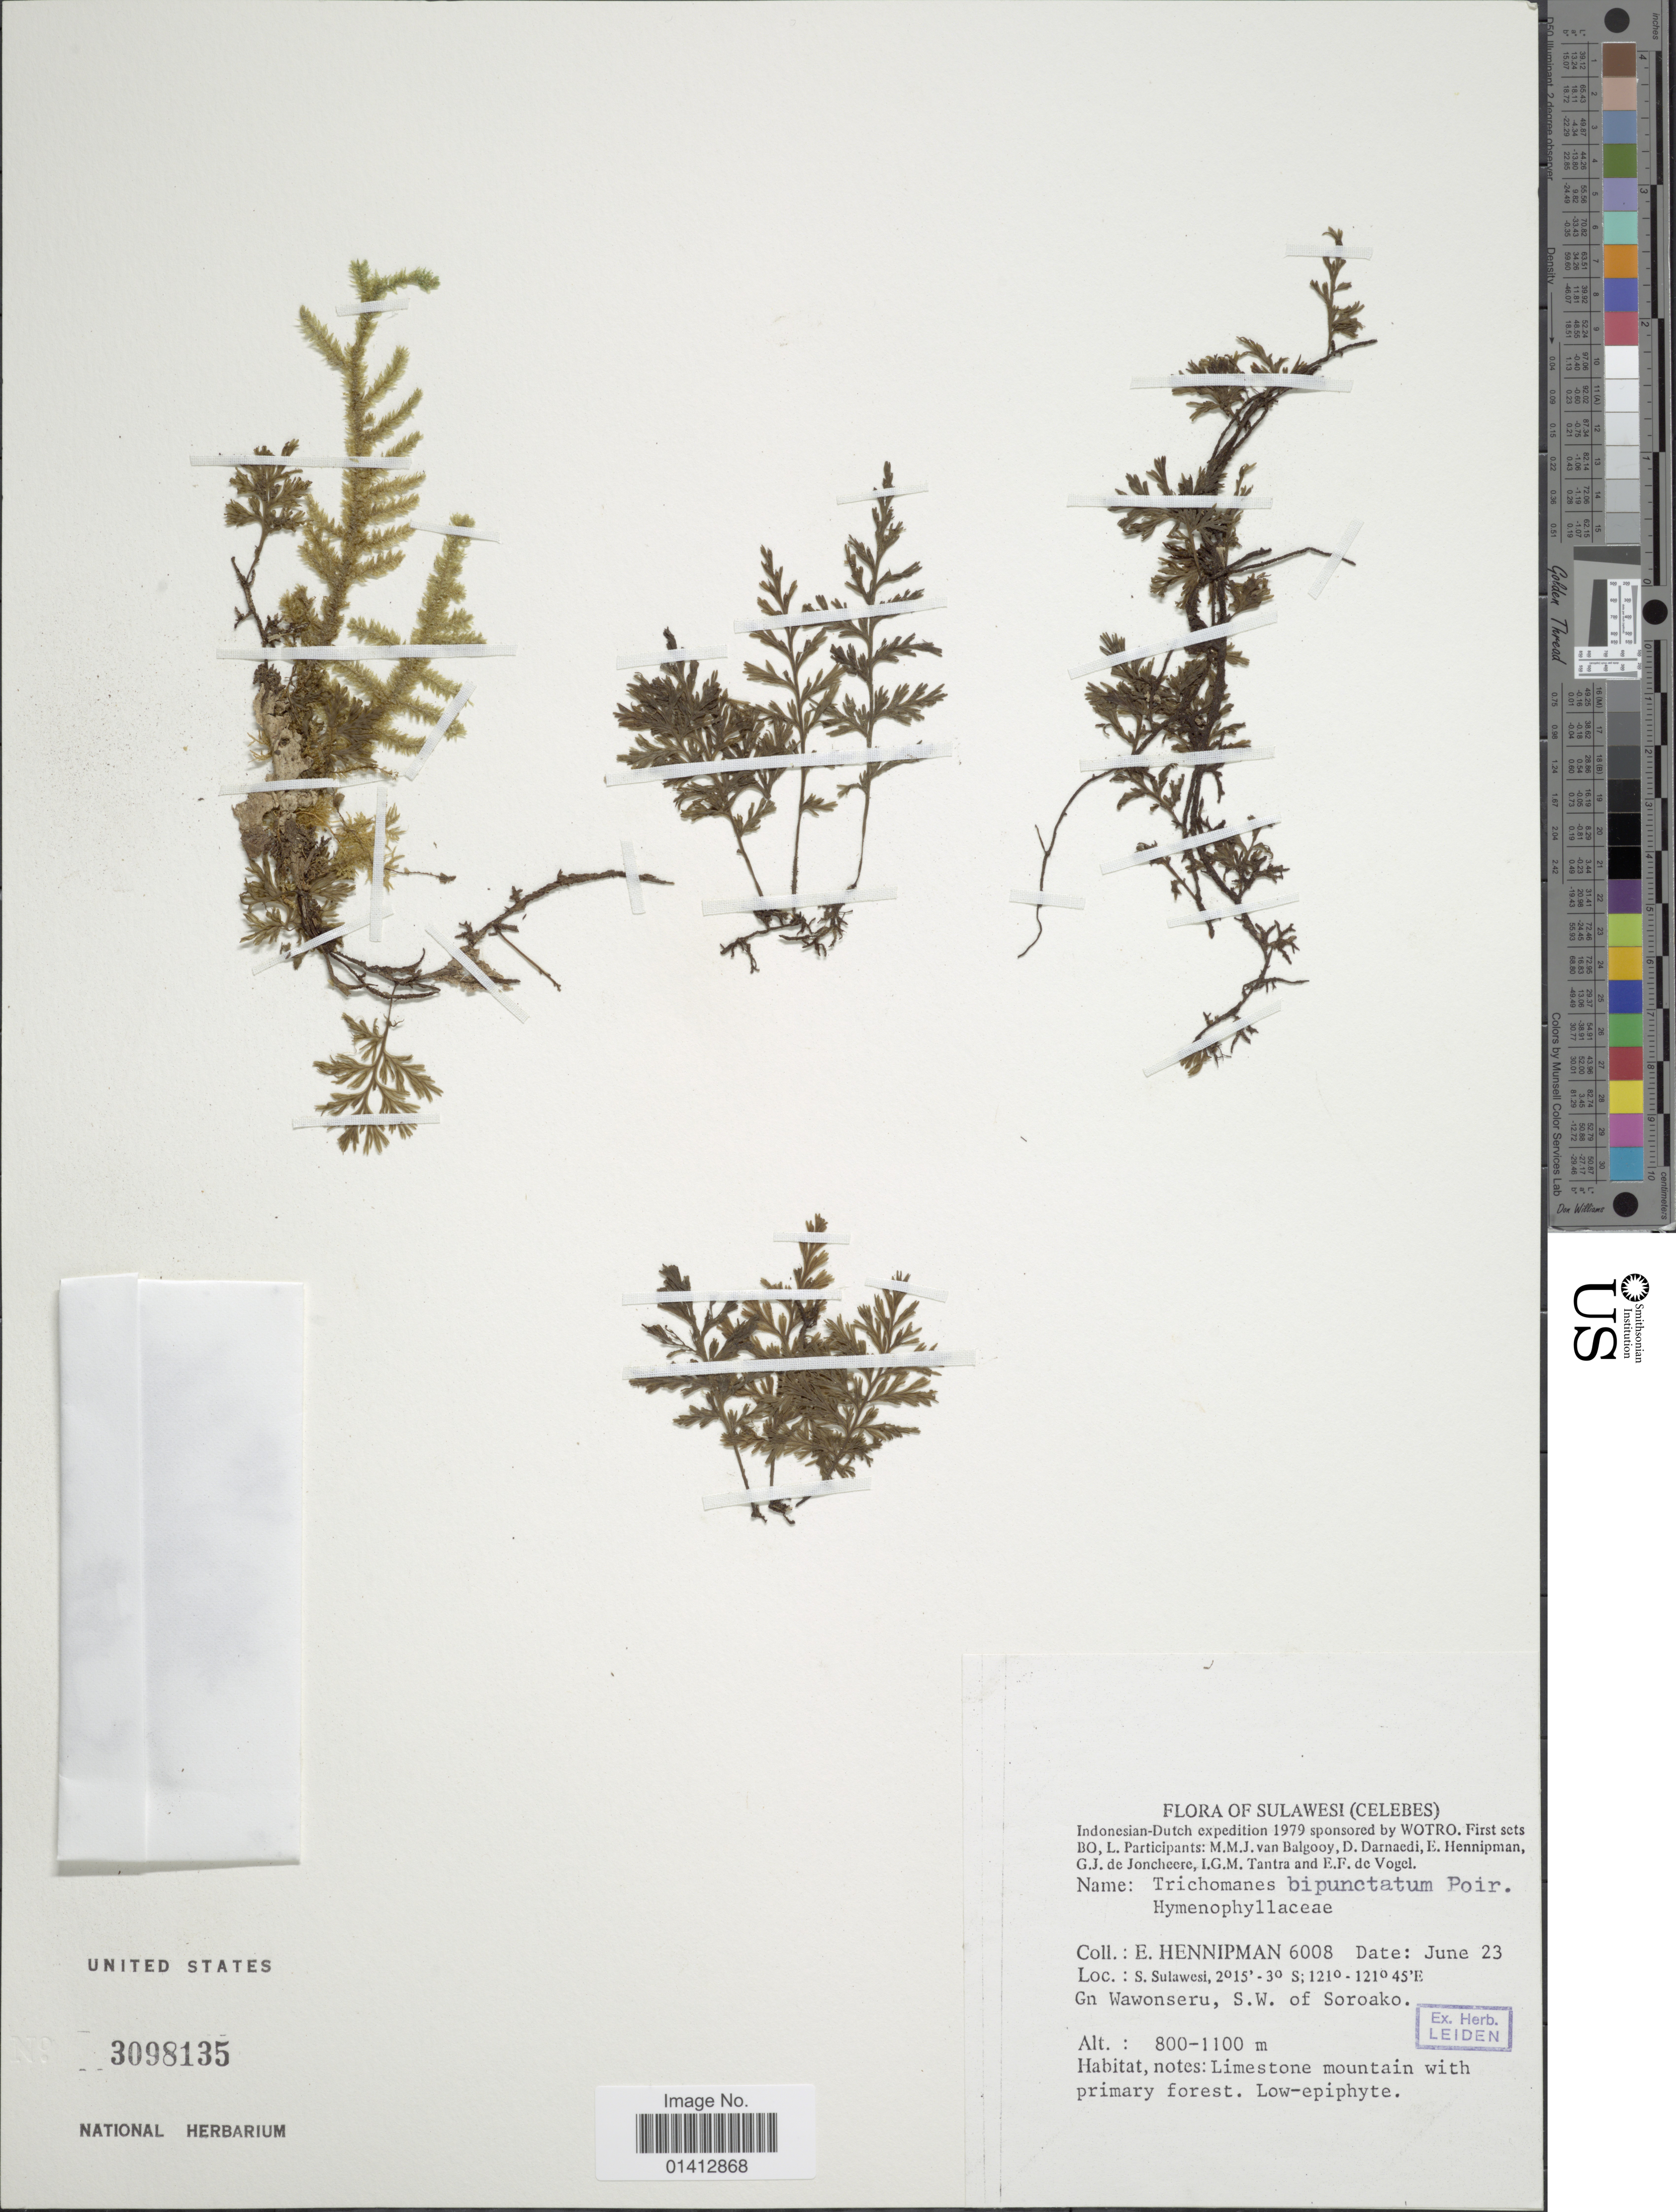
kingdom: Plantae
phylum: Tracheophyta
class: Polypodiopsida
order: Hymenophyllales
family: Hymenophyllaceae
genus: Crepidomanes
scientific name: Crepidomanes bipunctatum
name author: (Poir.) Copel.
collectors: E. Hennipman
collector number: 6008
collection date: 1979-06-23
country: Indonesia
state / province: Sulawesi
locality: (Celebes), S. Sulawesi, Gn Wawonseru, S.W. of Soroako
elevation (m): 800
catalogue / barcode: US 3098135